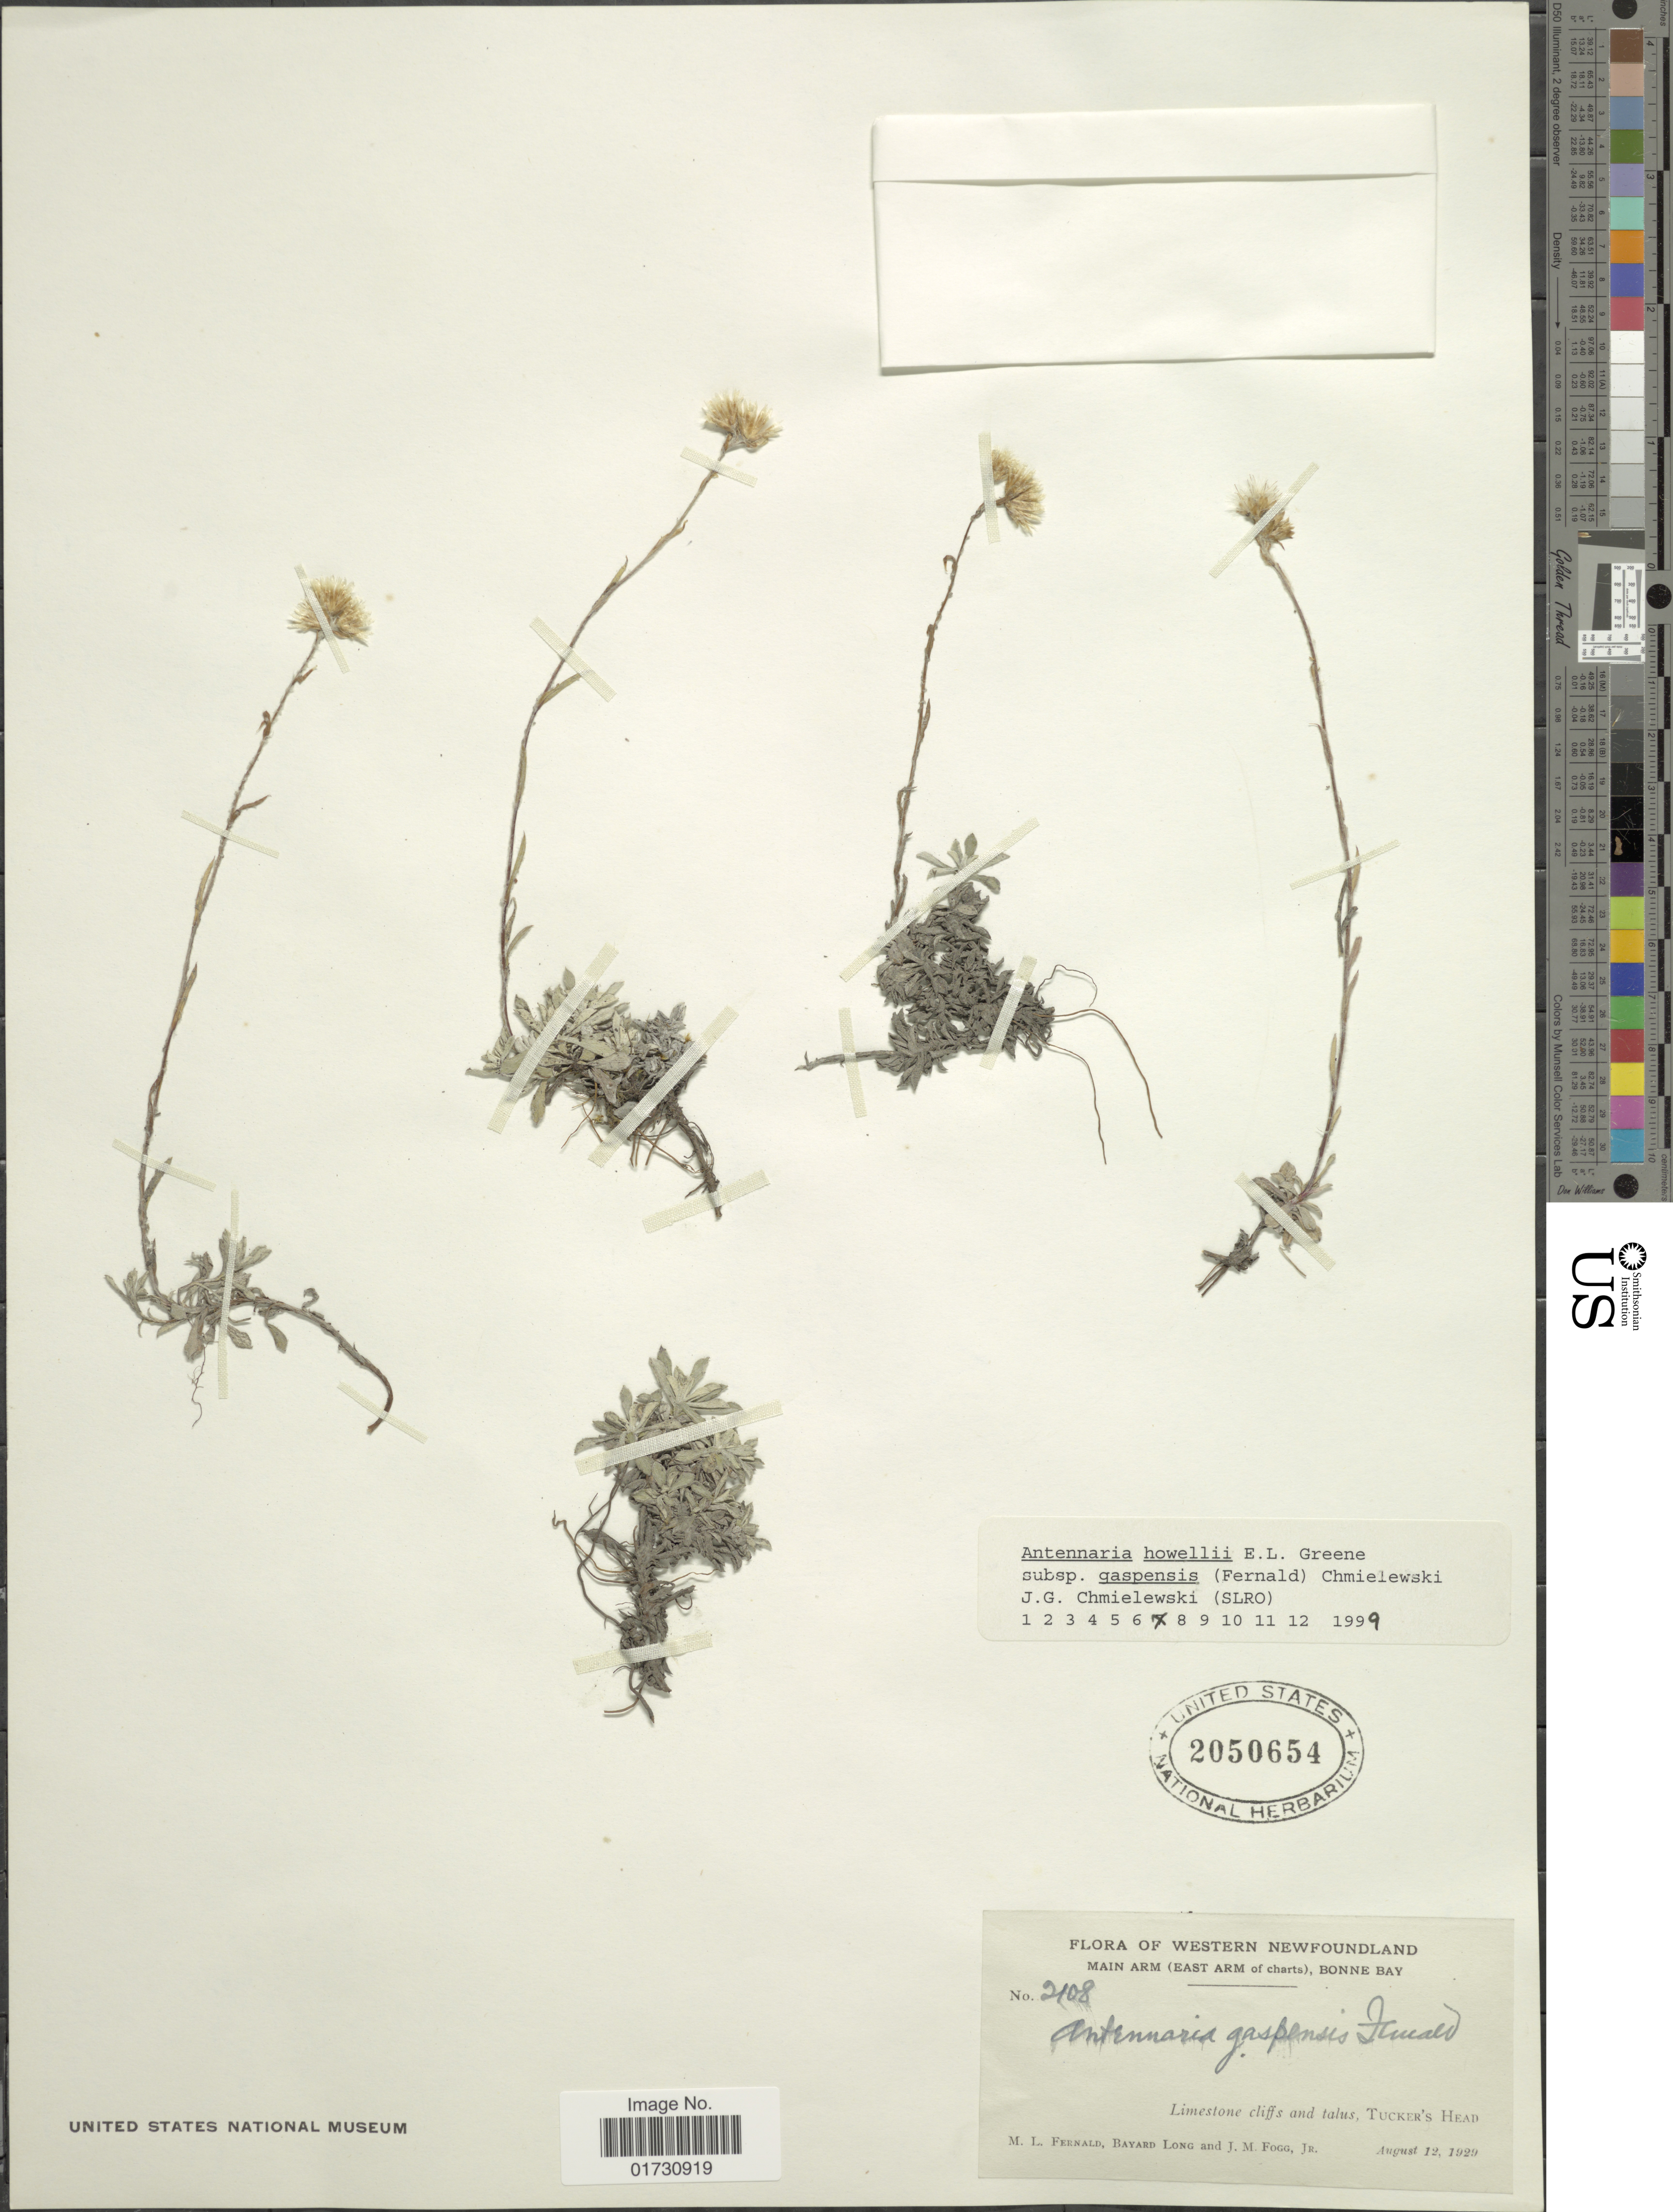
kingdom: Plantae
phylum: Tracheophyta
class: Magnoliopsida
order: Asterales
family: Asteraceae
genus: Antennaria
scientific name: Antennaria gaspensis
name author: (Fernald) Fernald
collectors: M. L. Fernald, B. Long & J. Fogg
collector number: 2108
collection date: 1929-08-12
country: Canada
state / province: Newfoundland and Labrador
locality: Western Newfoundland, Main Arm (East Arm of charts), Bonne Bay, Tucker's Head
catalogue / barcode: US 2050654